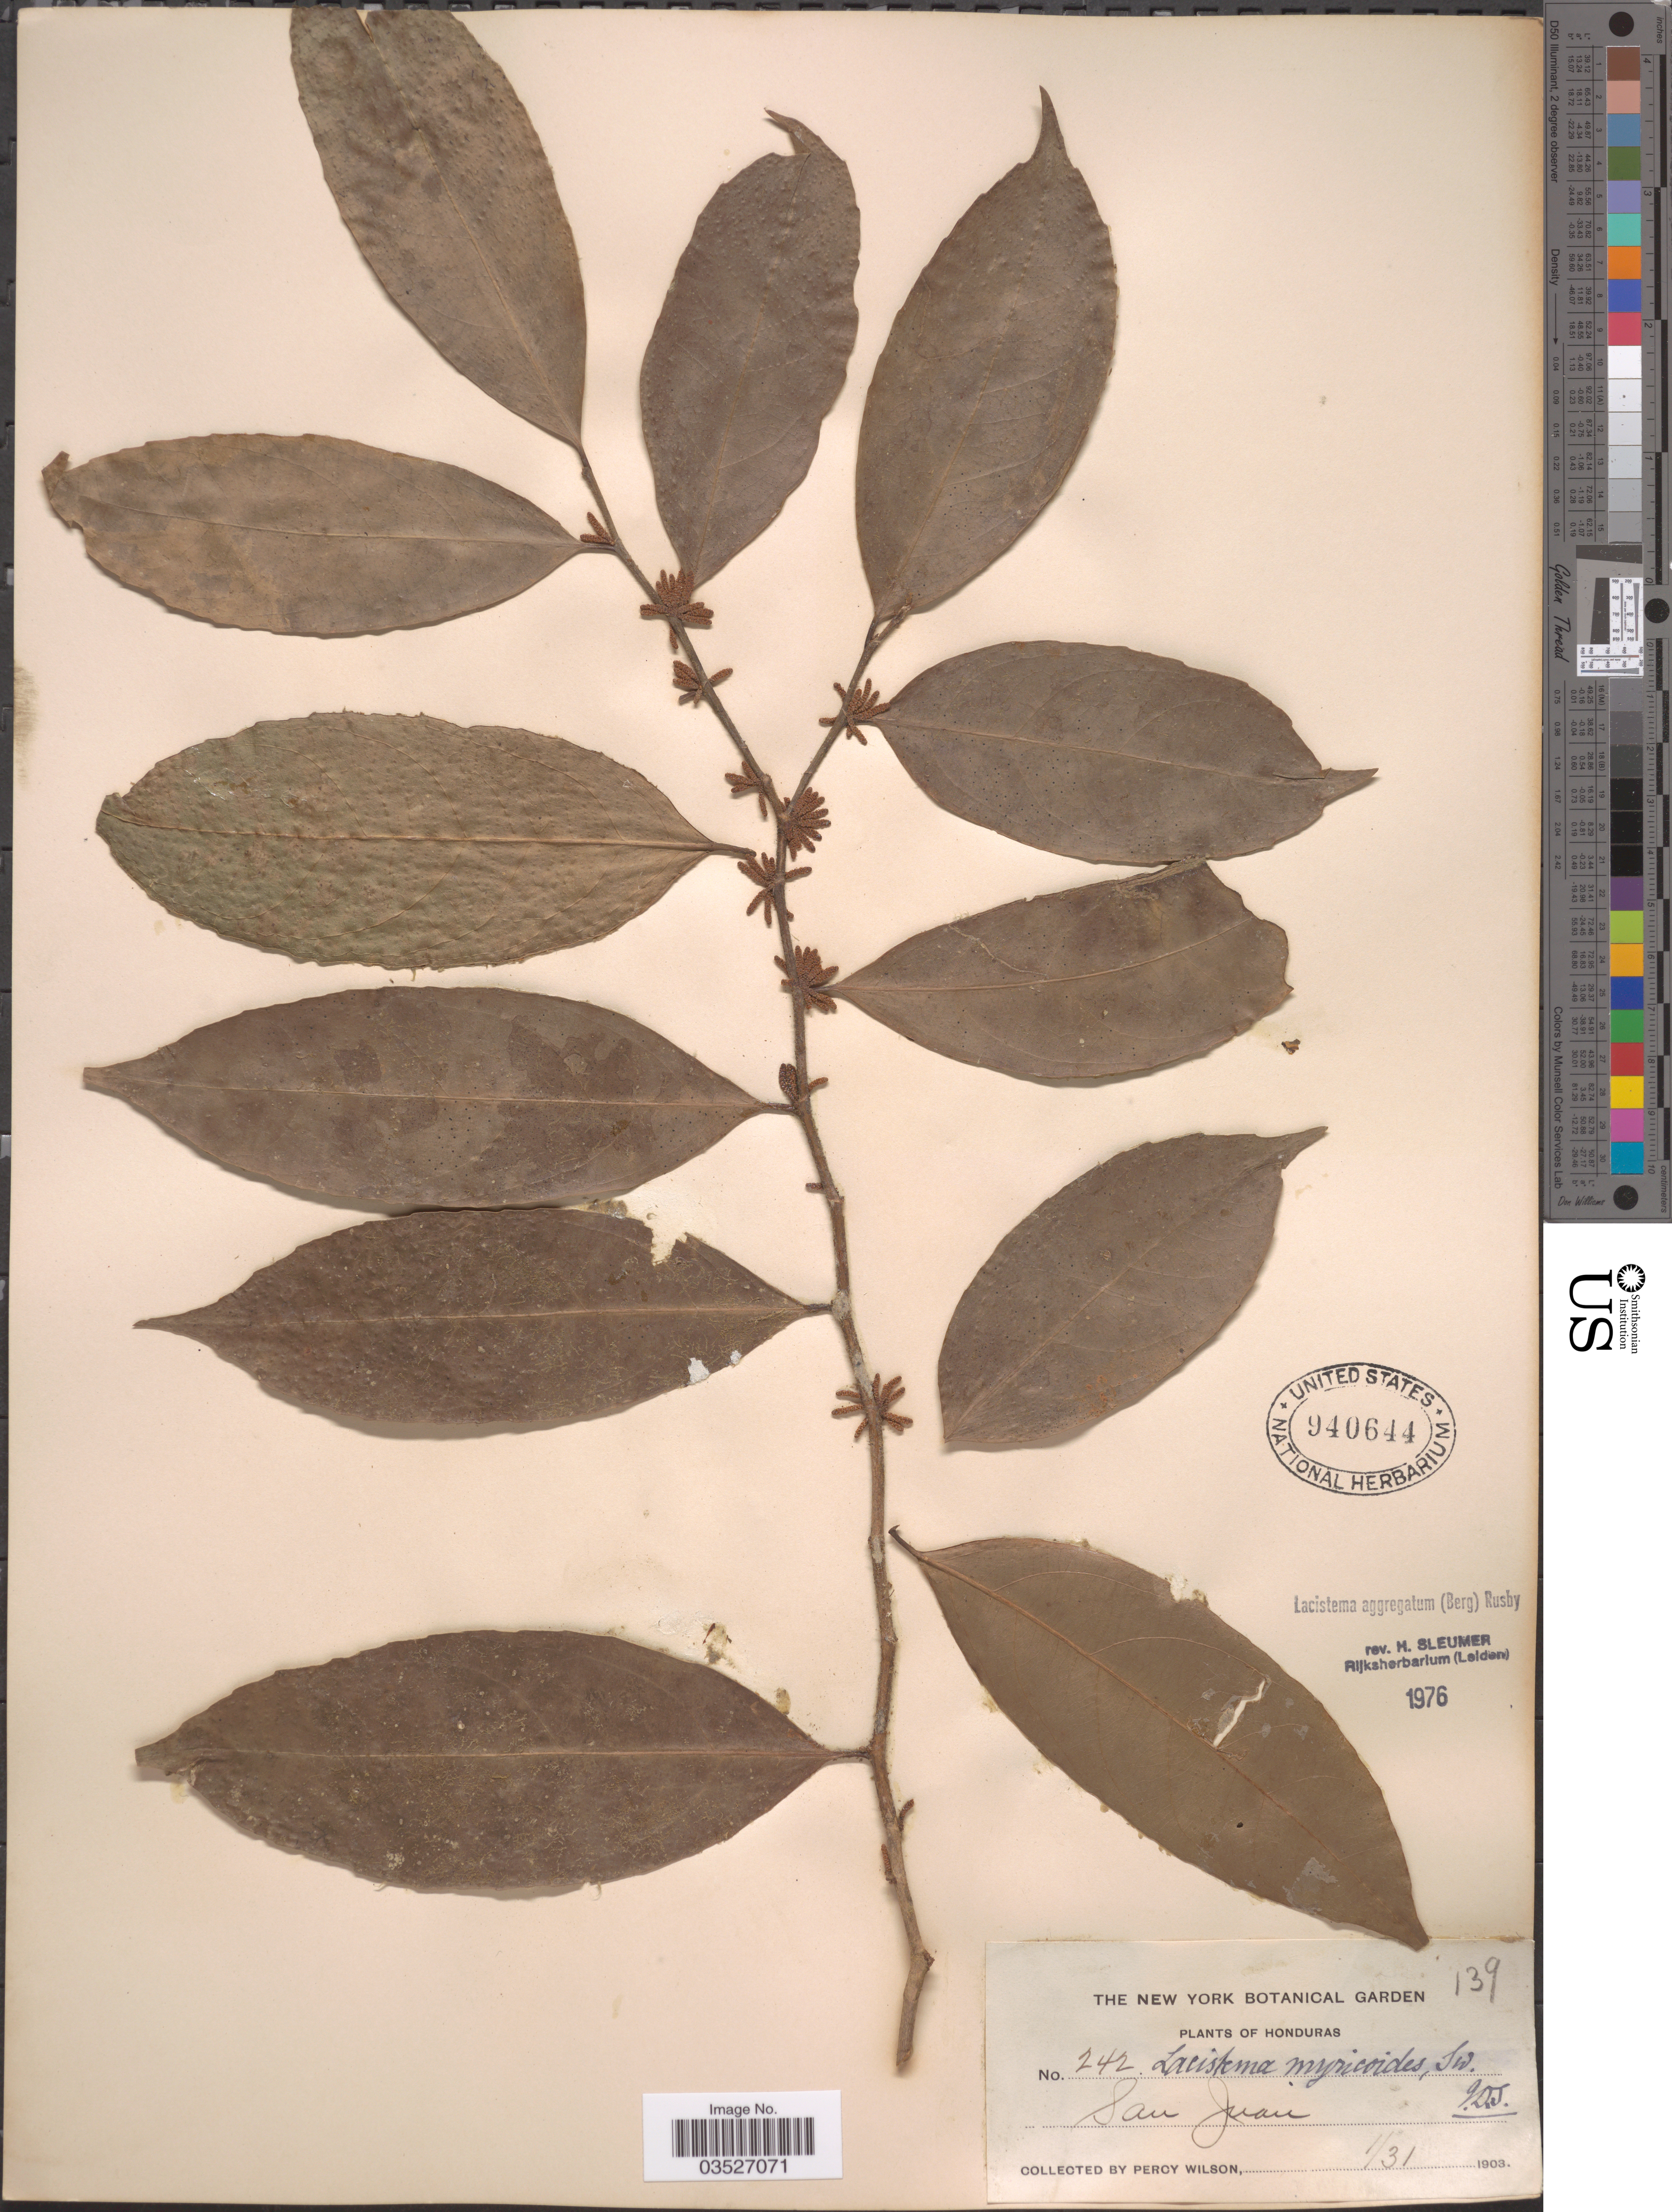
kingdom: Plantae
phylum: Tracheophyta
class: Magnoliopsida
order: Malpighiales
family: Lacistemataceae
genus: Lacistema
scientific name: Lacistema aggregatum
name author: (P.J. Bergius) Rusby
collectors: P. Wilson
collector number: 242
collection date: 1903-01-31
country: Honduras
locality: San Juan.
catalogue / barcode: US 940644